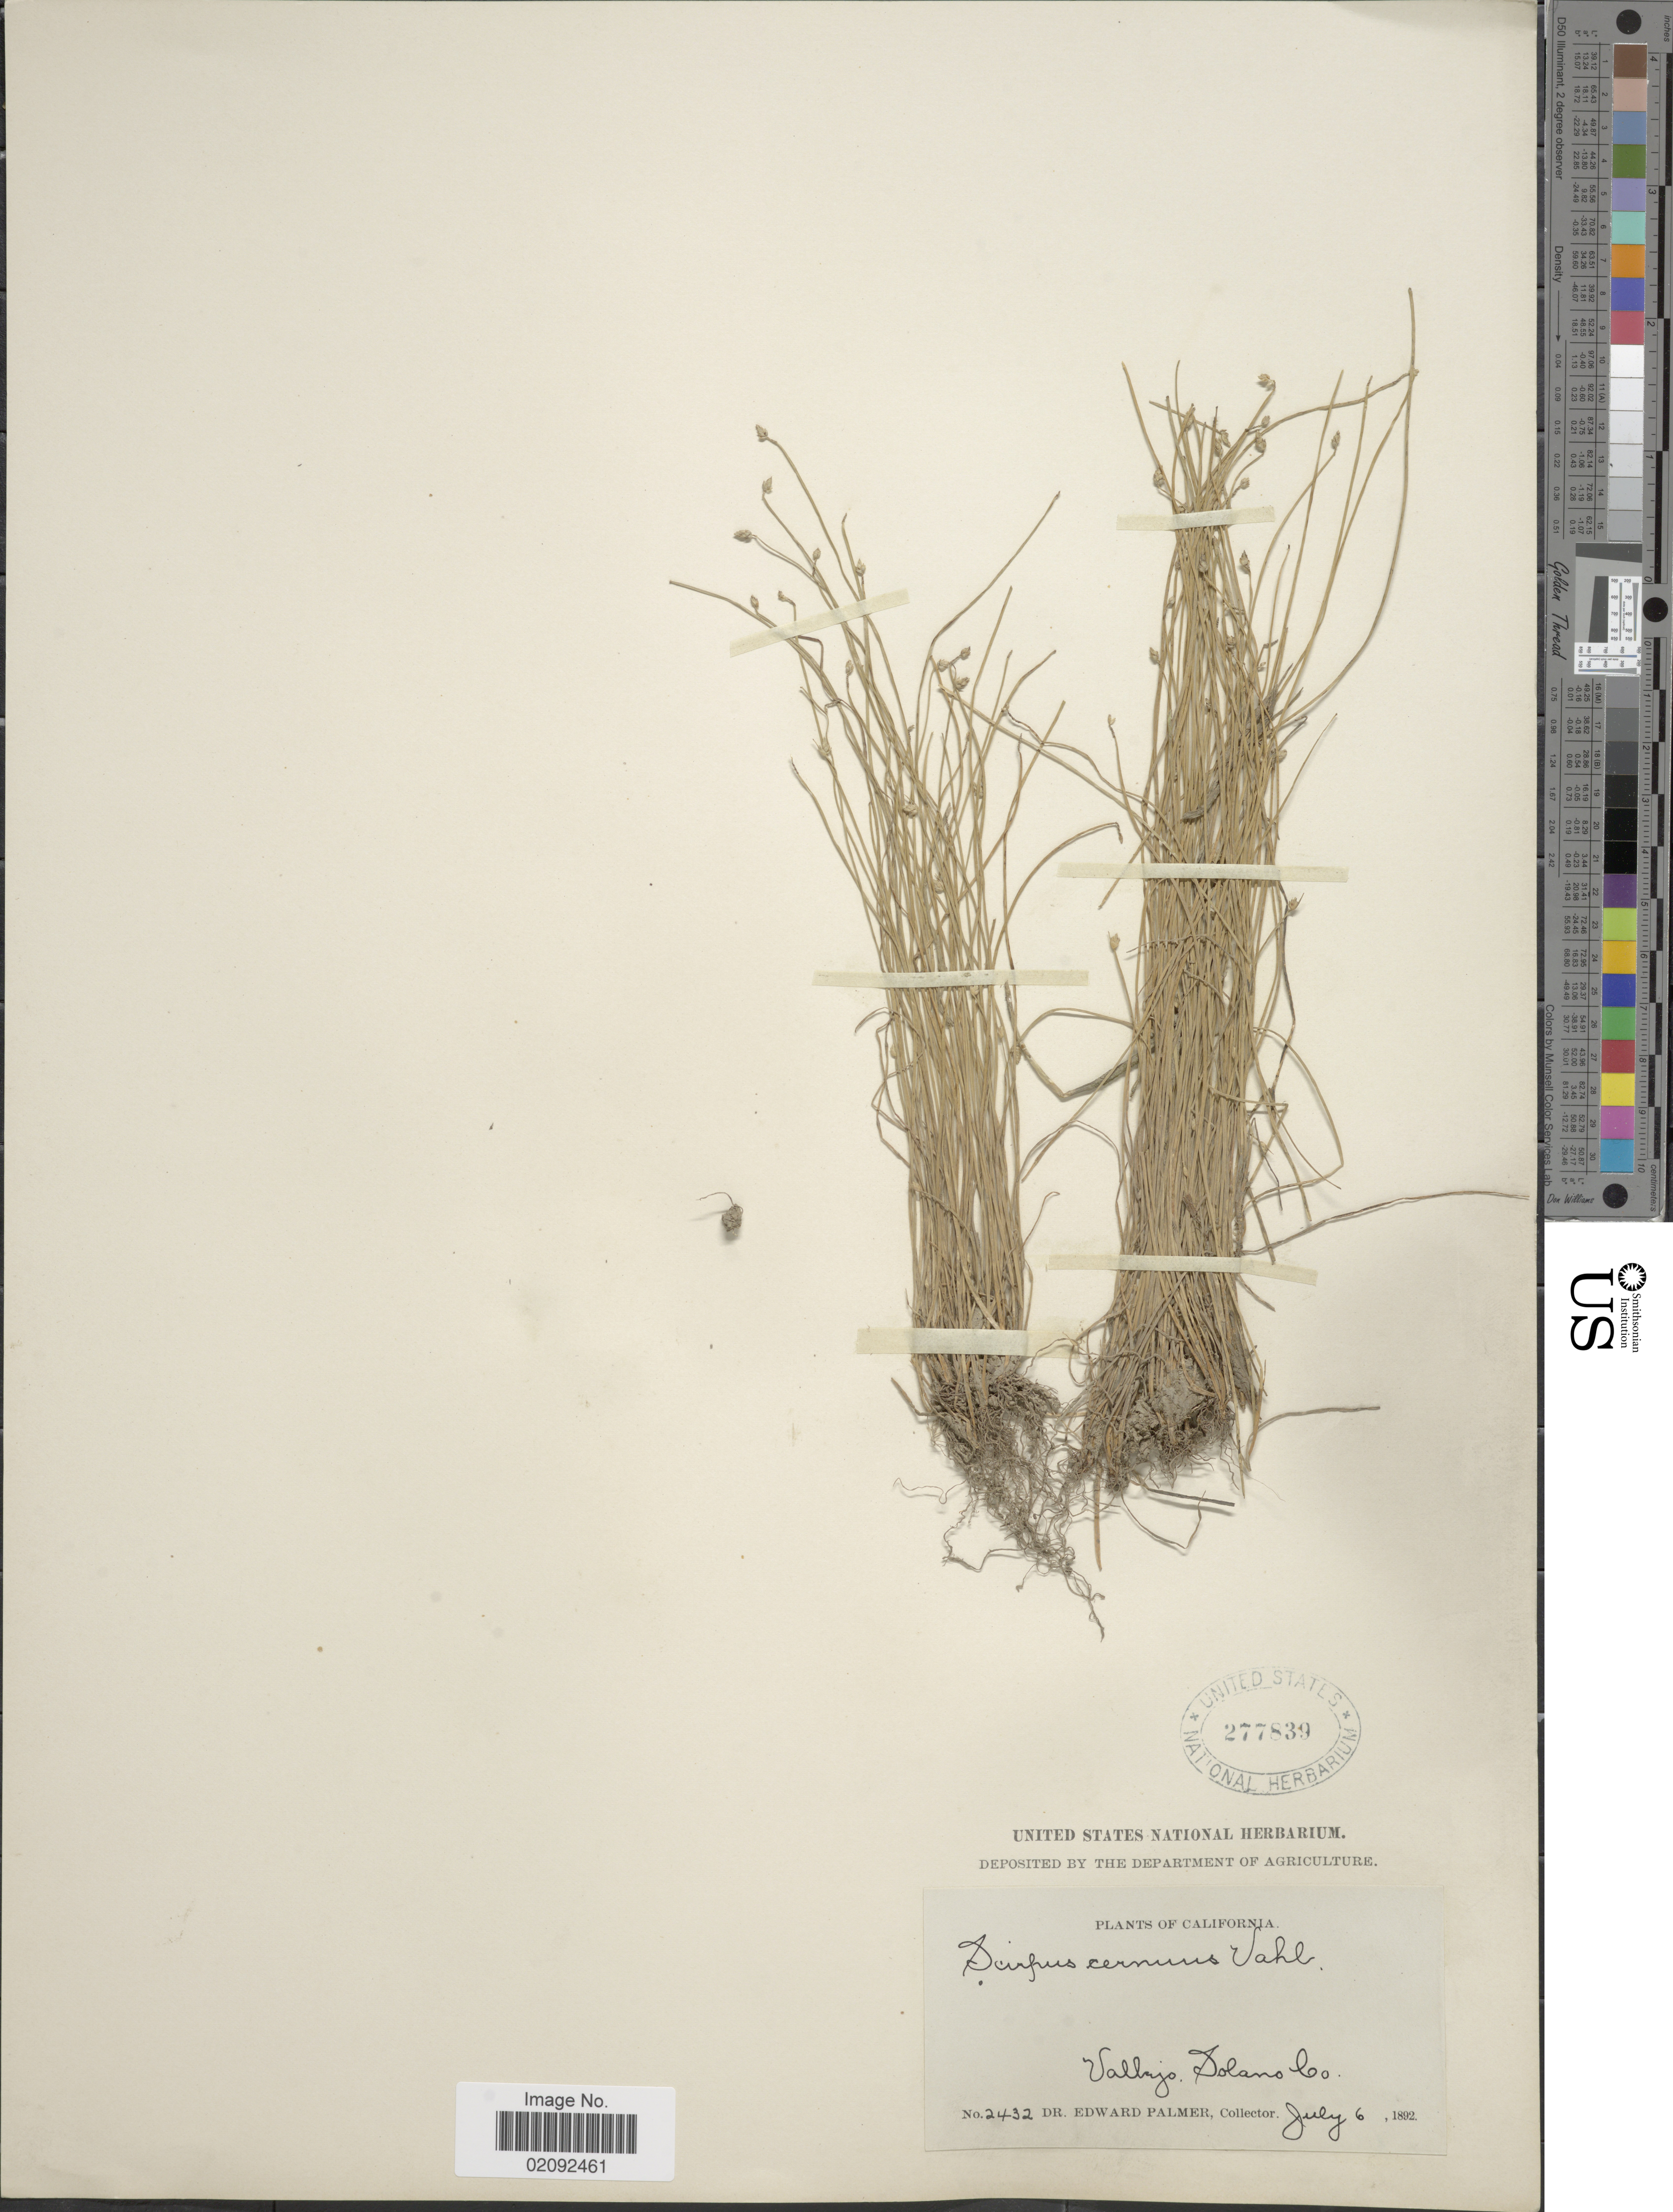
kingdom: Plantae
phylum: Tracheophyta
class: Liliopsida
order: Poales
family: Cyperaceae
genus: Isolepis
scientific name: Isolepis cernua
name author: (Vahl) Roem. & Schult.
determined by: Strong, Mark T., (BOT), Smithsonian Institution - National Museum of Natural History (UNITED STATES)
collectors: E. Palmer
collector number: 2432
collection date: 1892-07-06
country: United States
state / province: California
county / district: Solano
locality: Vallejo, Solano Co.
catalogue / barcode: US 277839